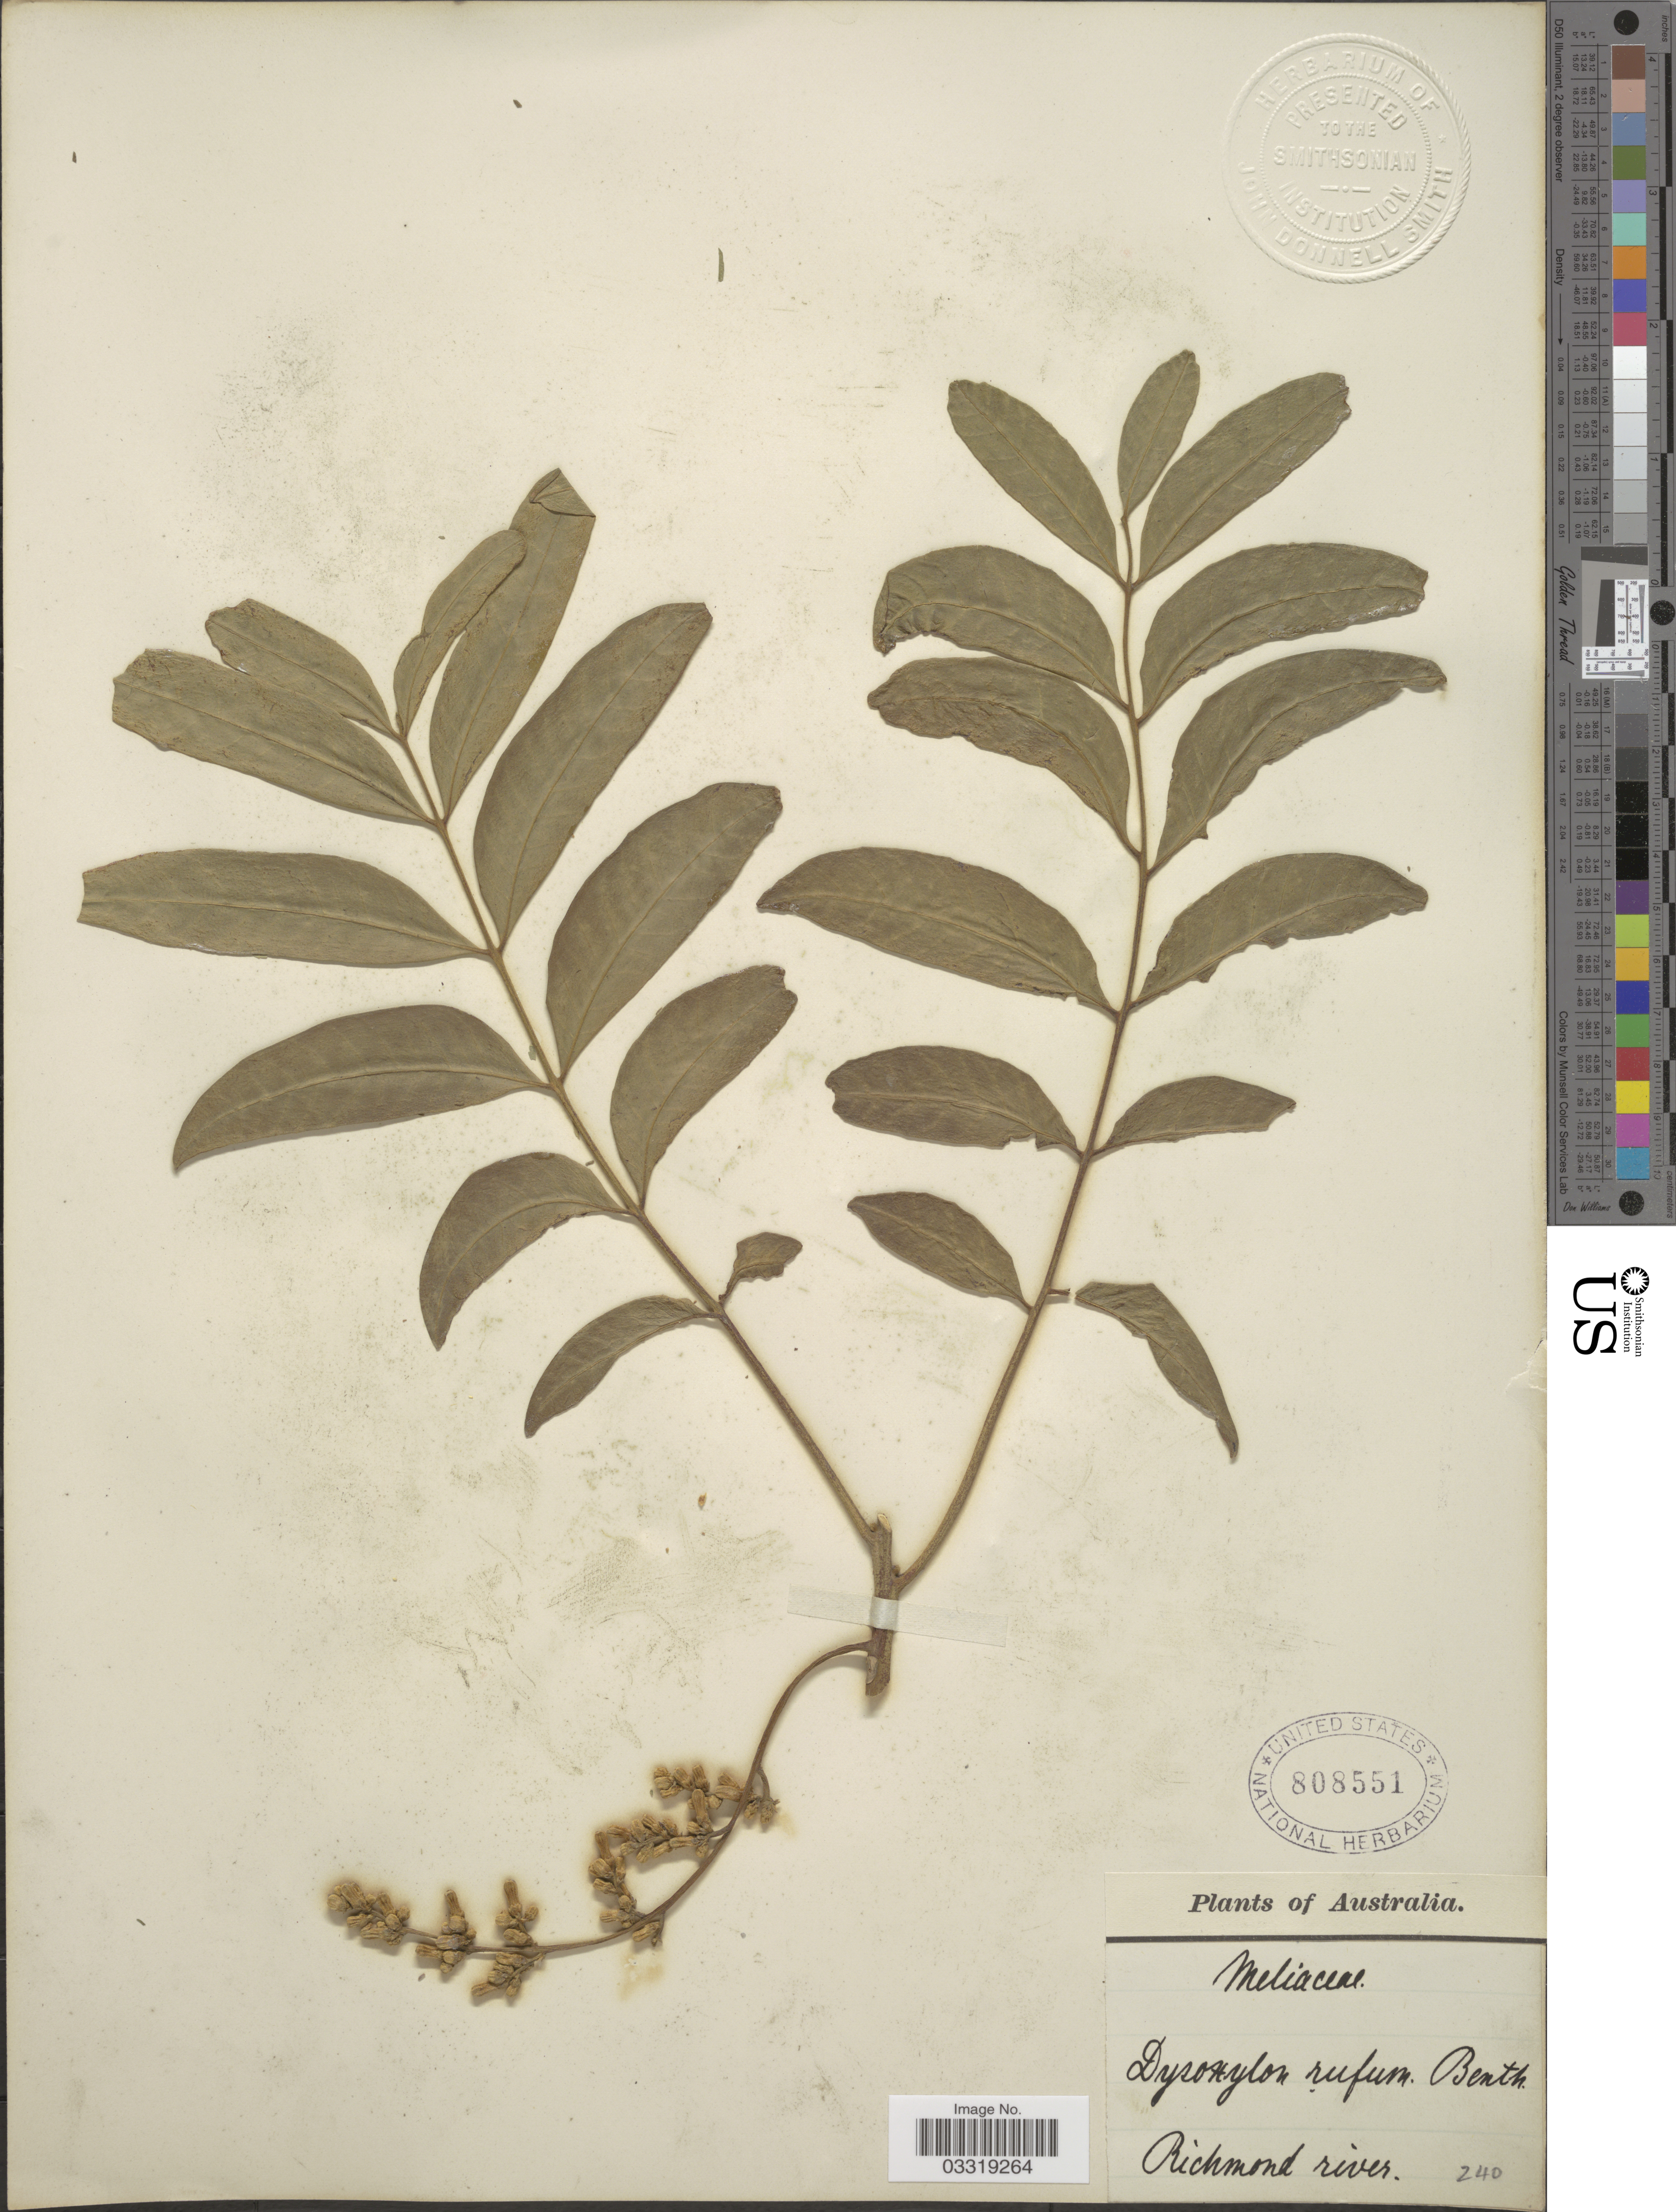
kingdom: Plantae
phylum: Tracheophyta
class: Magnoliopsida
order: Sapindales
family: Meliaceae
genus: Didymocheton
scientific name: Didymocheton rufus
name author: (A. Rich.) Harms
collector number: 240?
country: Australia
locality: Richmond river.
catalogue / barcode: US 808551